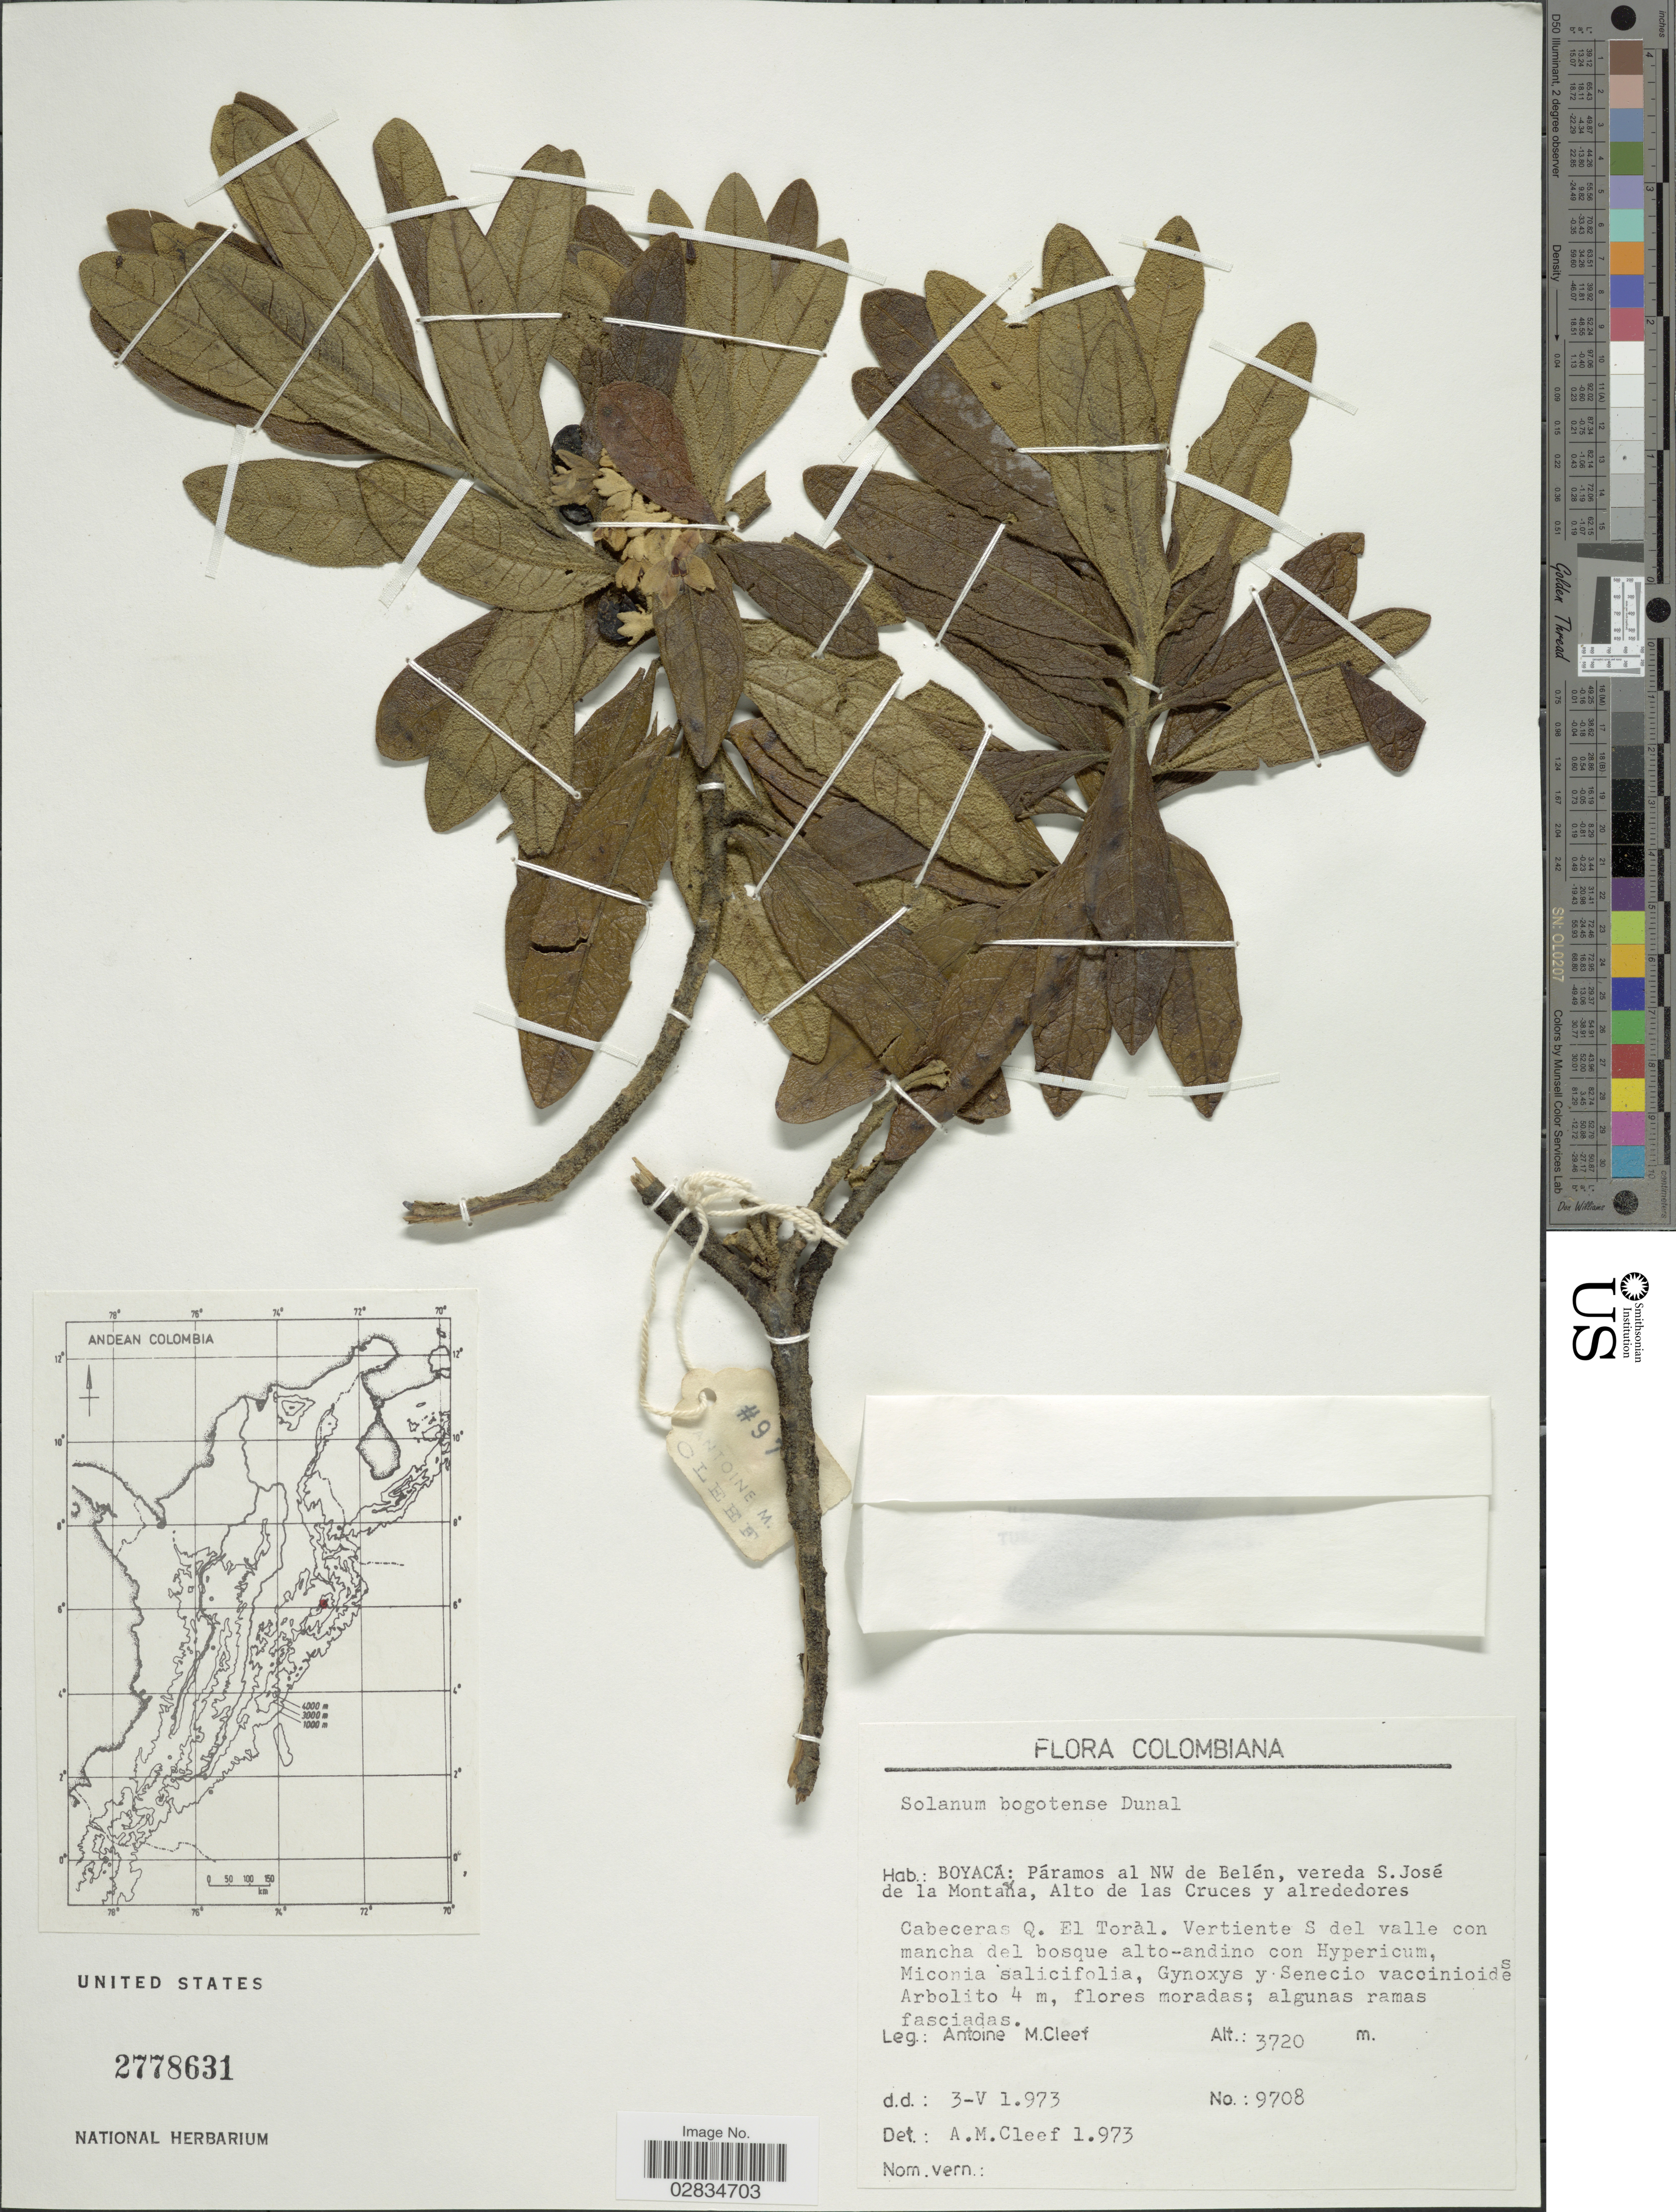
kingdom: Plantae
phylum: Tracheophyta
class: Magnoliopsida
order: Solanales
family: Solanaceae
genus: Solanum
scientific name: Solanum stenophyllum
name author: Dunal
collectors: A. M. Cleef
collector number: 9708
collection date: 1973-05-03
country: Colombia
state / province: Boyacá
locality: Páramos al NW de Belén, vereda S. José de la Montaña, Alto de las Cruces y alrededores, Cabeceras Q. El Toral, Vertiente S del valle con mancha del bosque alto-andino.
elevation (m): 3720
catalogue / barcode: US 2778631